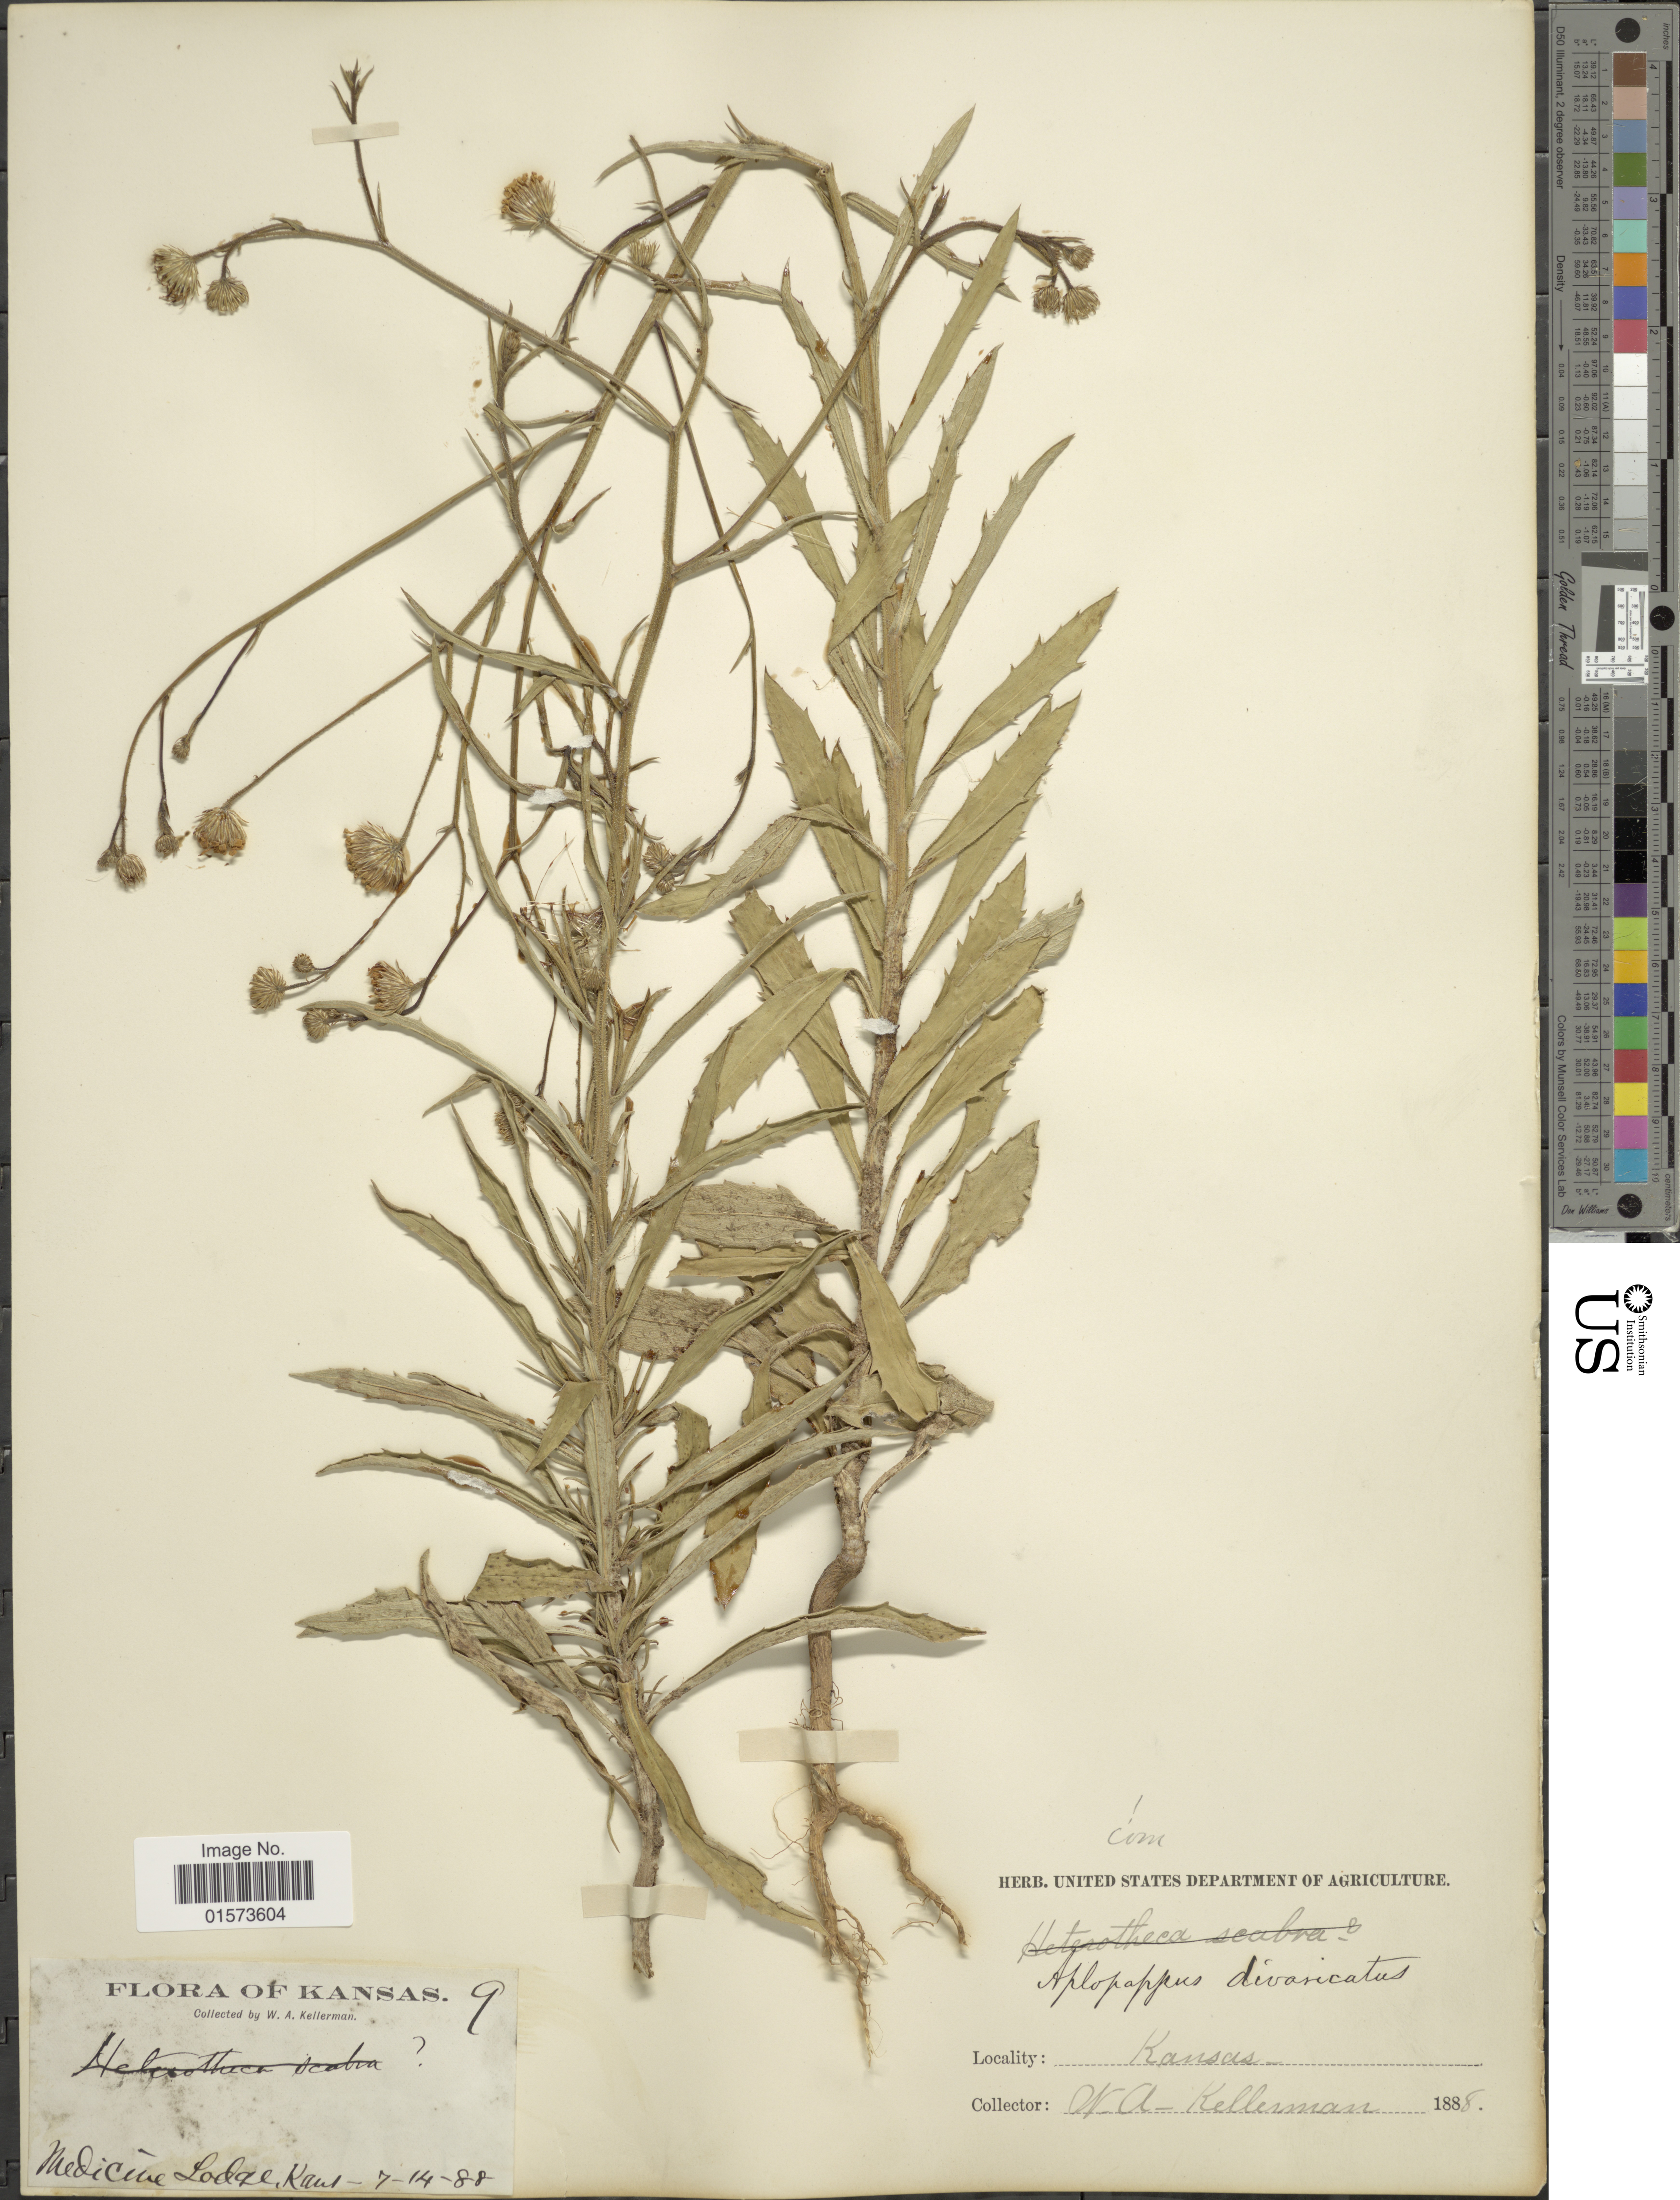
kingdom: Plantae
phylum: Tracheophyta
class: Magnoliopsida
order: Asterales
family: Asteraceae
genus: Croptilon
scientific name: Croptilon divaricatum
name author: (Nutt.) Raf.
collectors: W. Kellerman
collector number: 9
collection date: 1888-07-14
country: United States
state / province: Kansas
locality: Medicine Lodge.